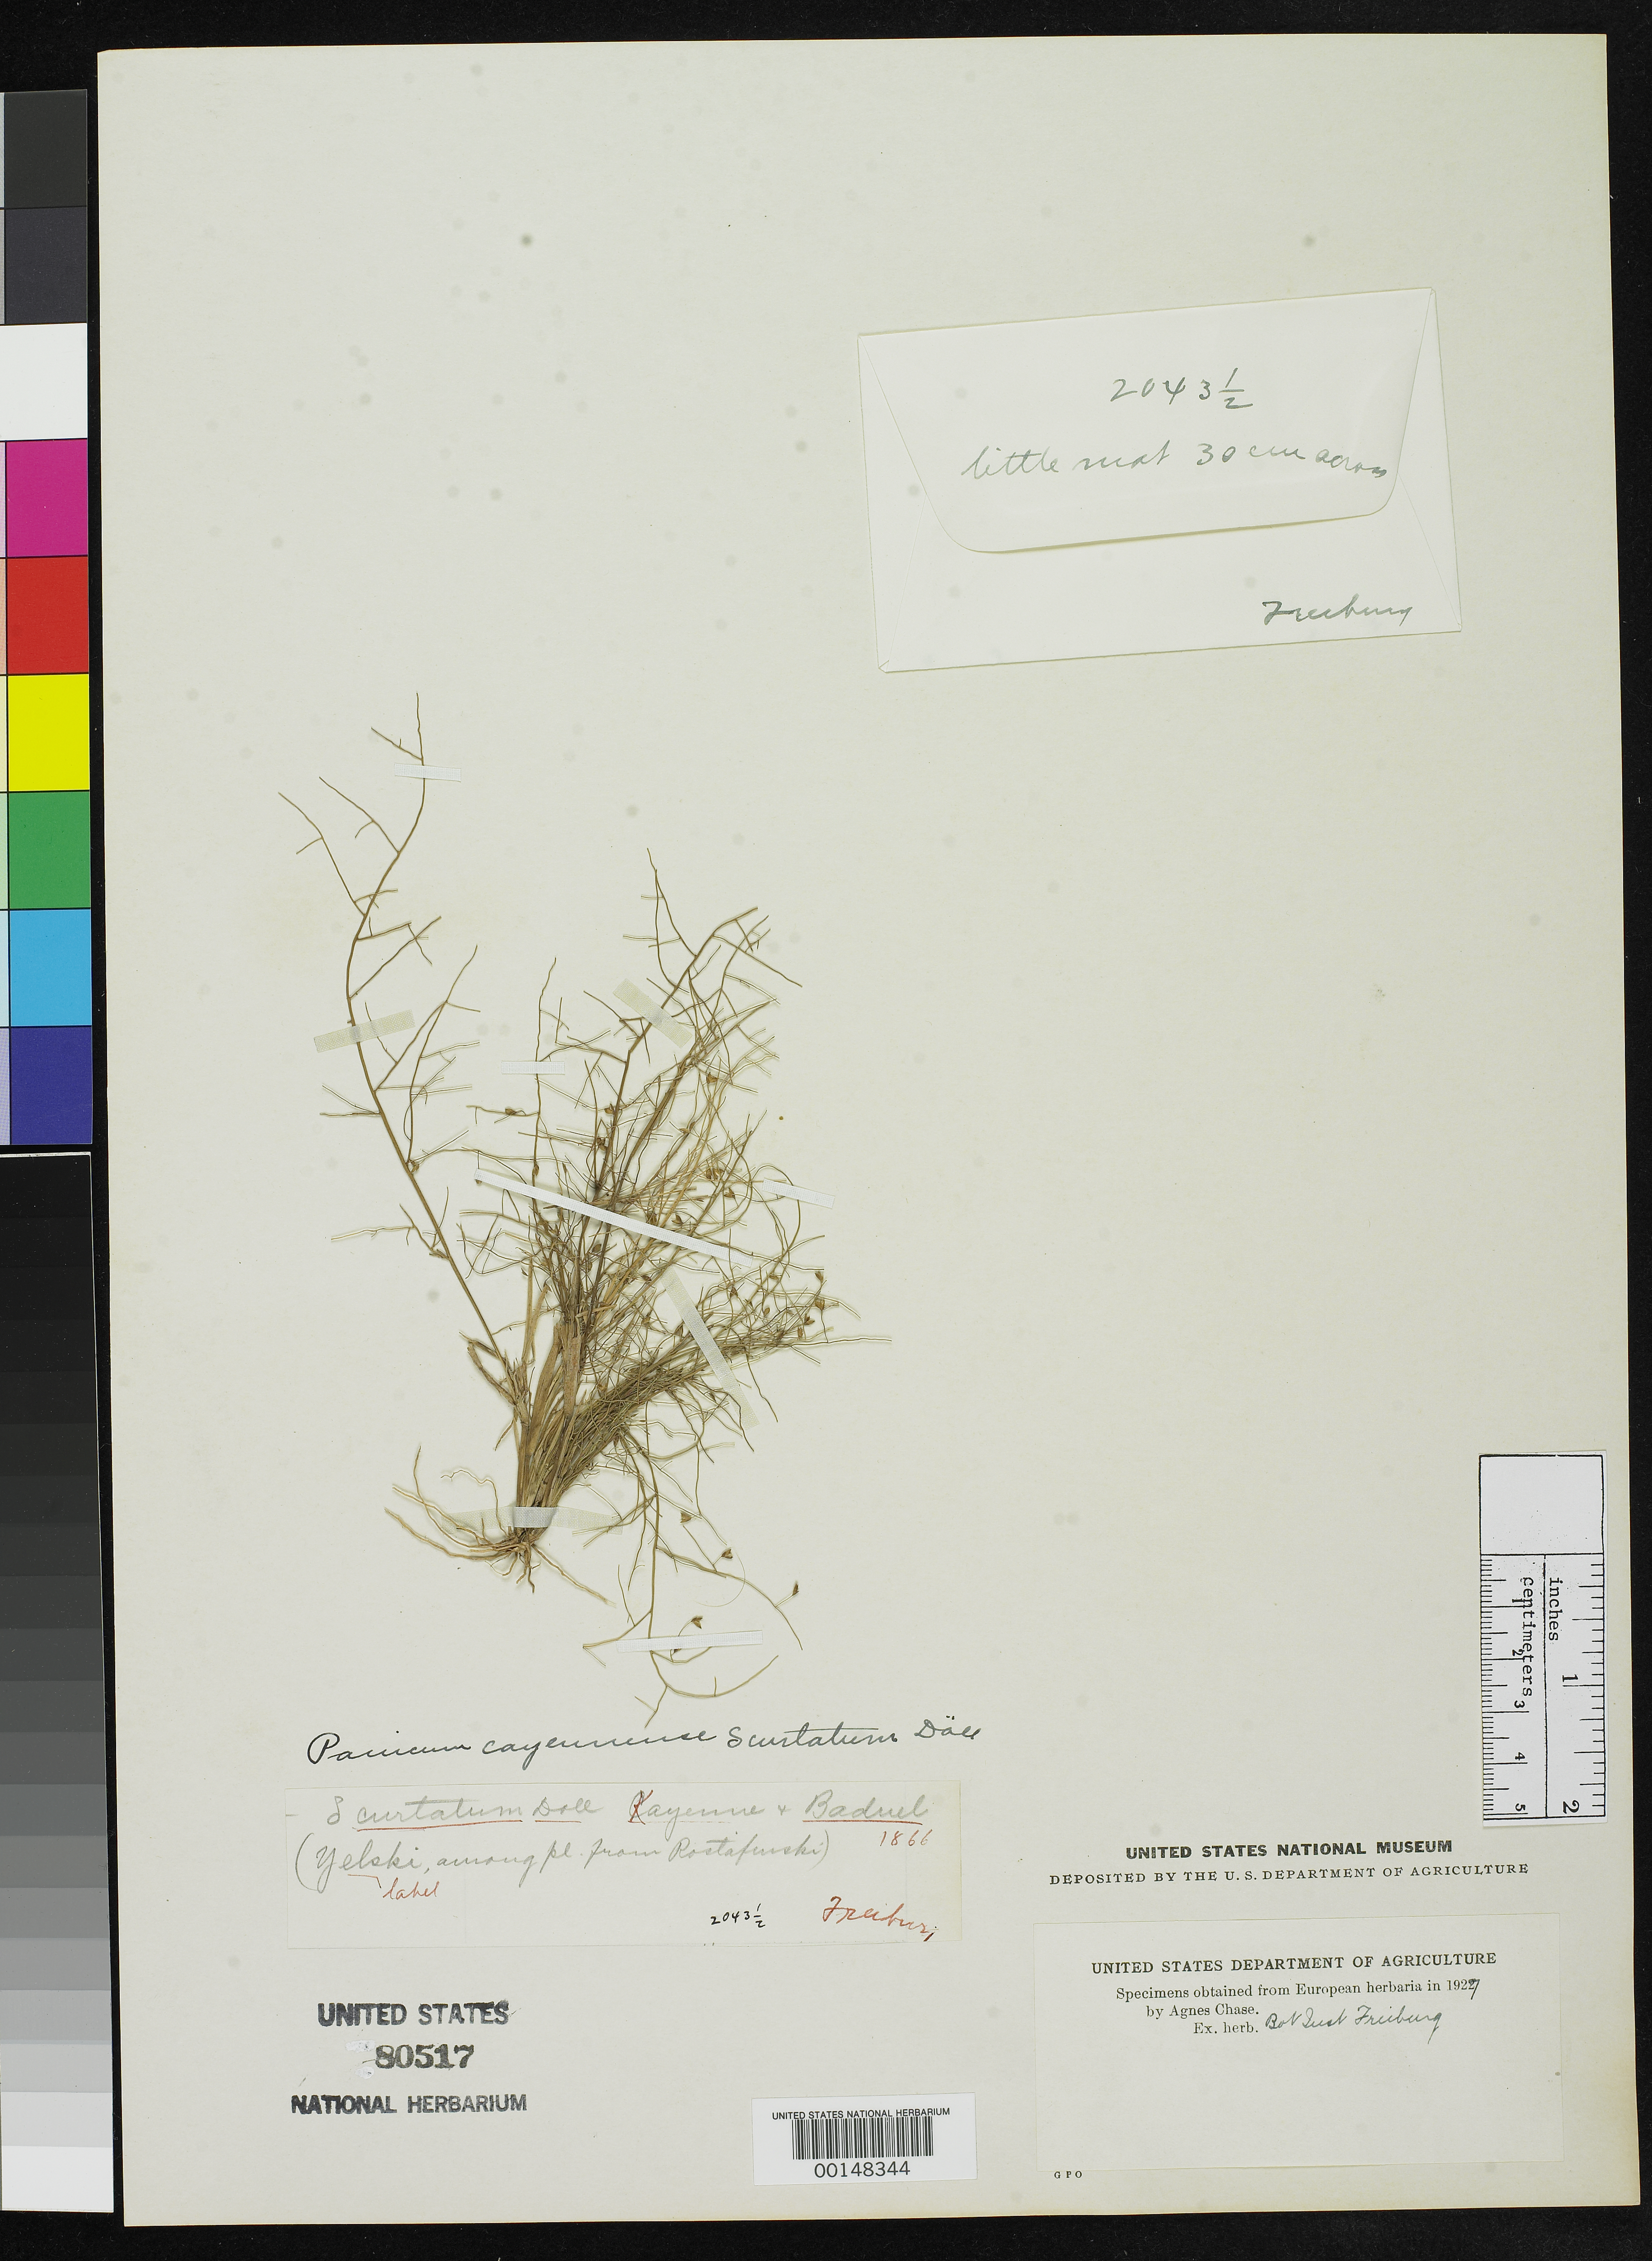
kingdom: Plantae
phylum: Tracheophyta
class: Liliopsida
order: Poales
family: Poaceae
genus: Panicum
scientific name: Panicum cayennense var. curtatum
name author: Döll in Mart.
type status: Type Fragment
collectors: C. von Jelski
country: French Guiana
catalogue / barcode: US 80517